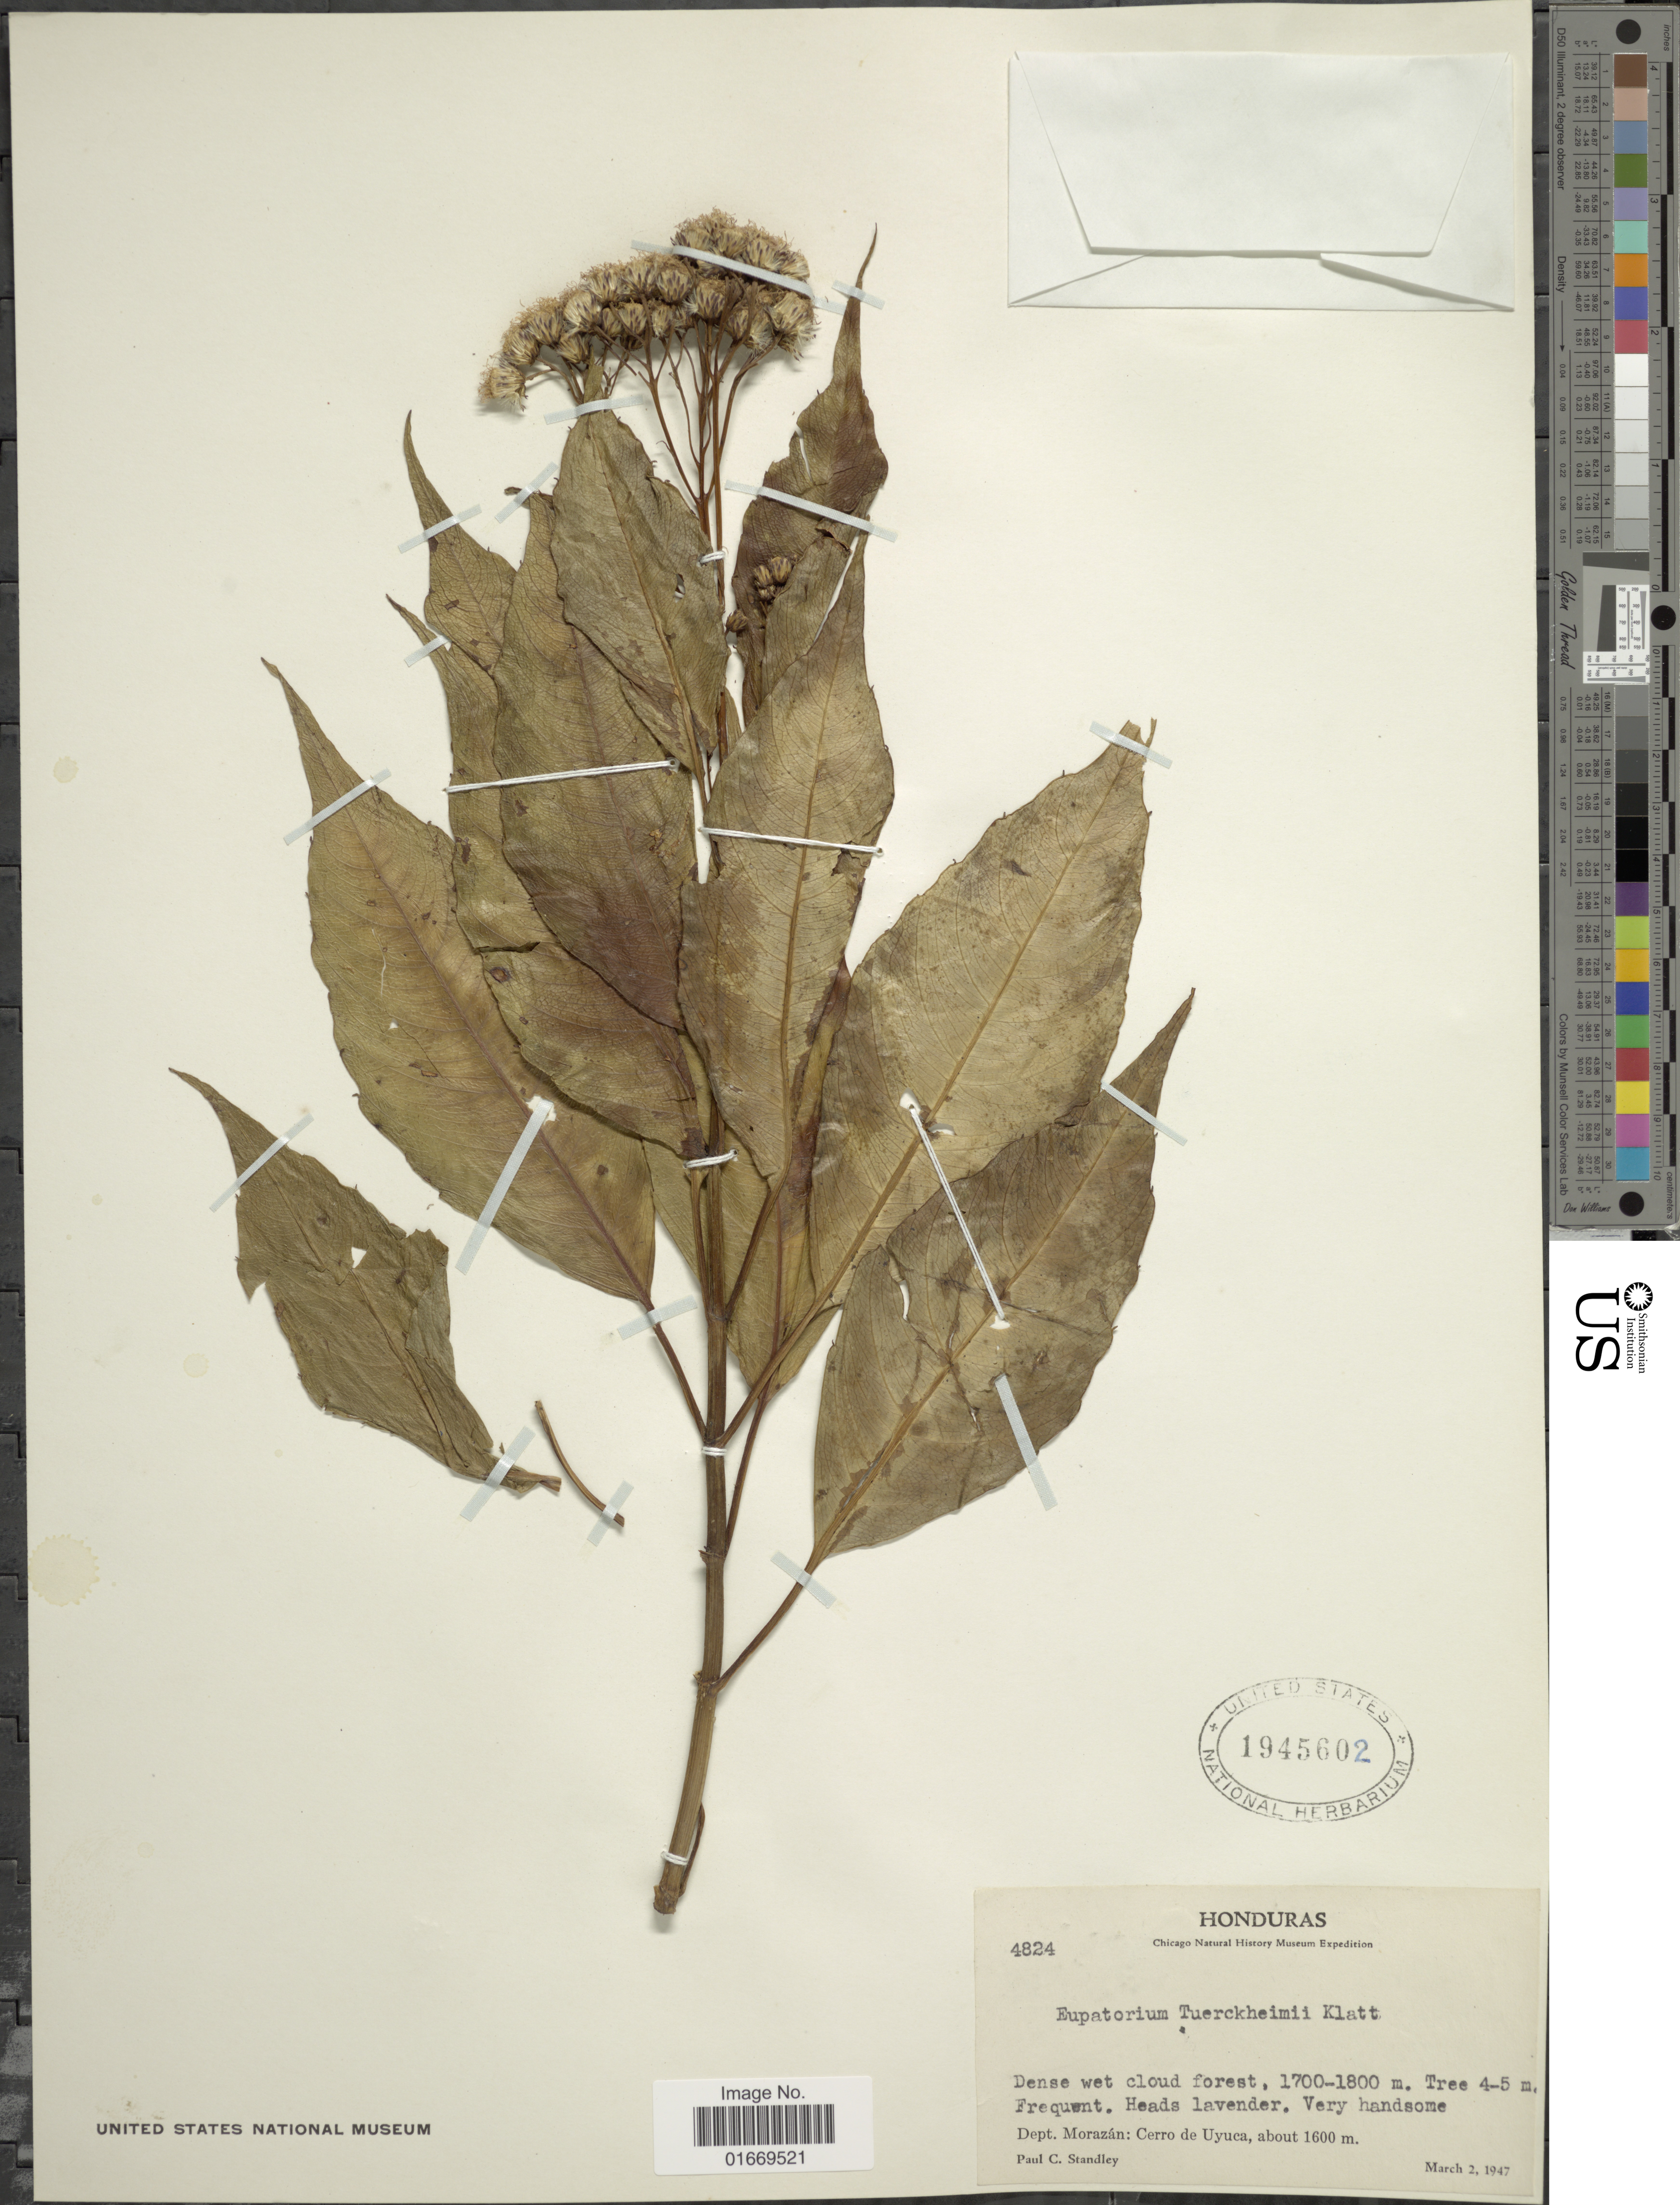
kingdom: Plantae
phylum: Tracheophyta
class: Magnoliopsida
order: Asterales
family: Asteraceae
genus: Bartlettina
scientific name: Bartlettina tuerckheimii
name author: (Klatt) R.M. King & H. Rob.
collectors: P. C. Standley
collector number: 4824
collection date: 1947-03-02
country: Honduras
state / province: Fco. Morazán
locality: Cerro de Uyuca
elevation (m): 1600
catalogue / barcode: US 1945602